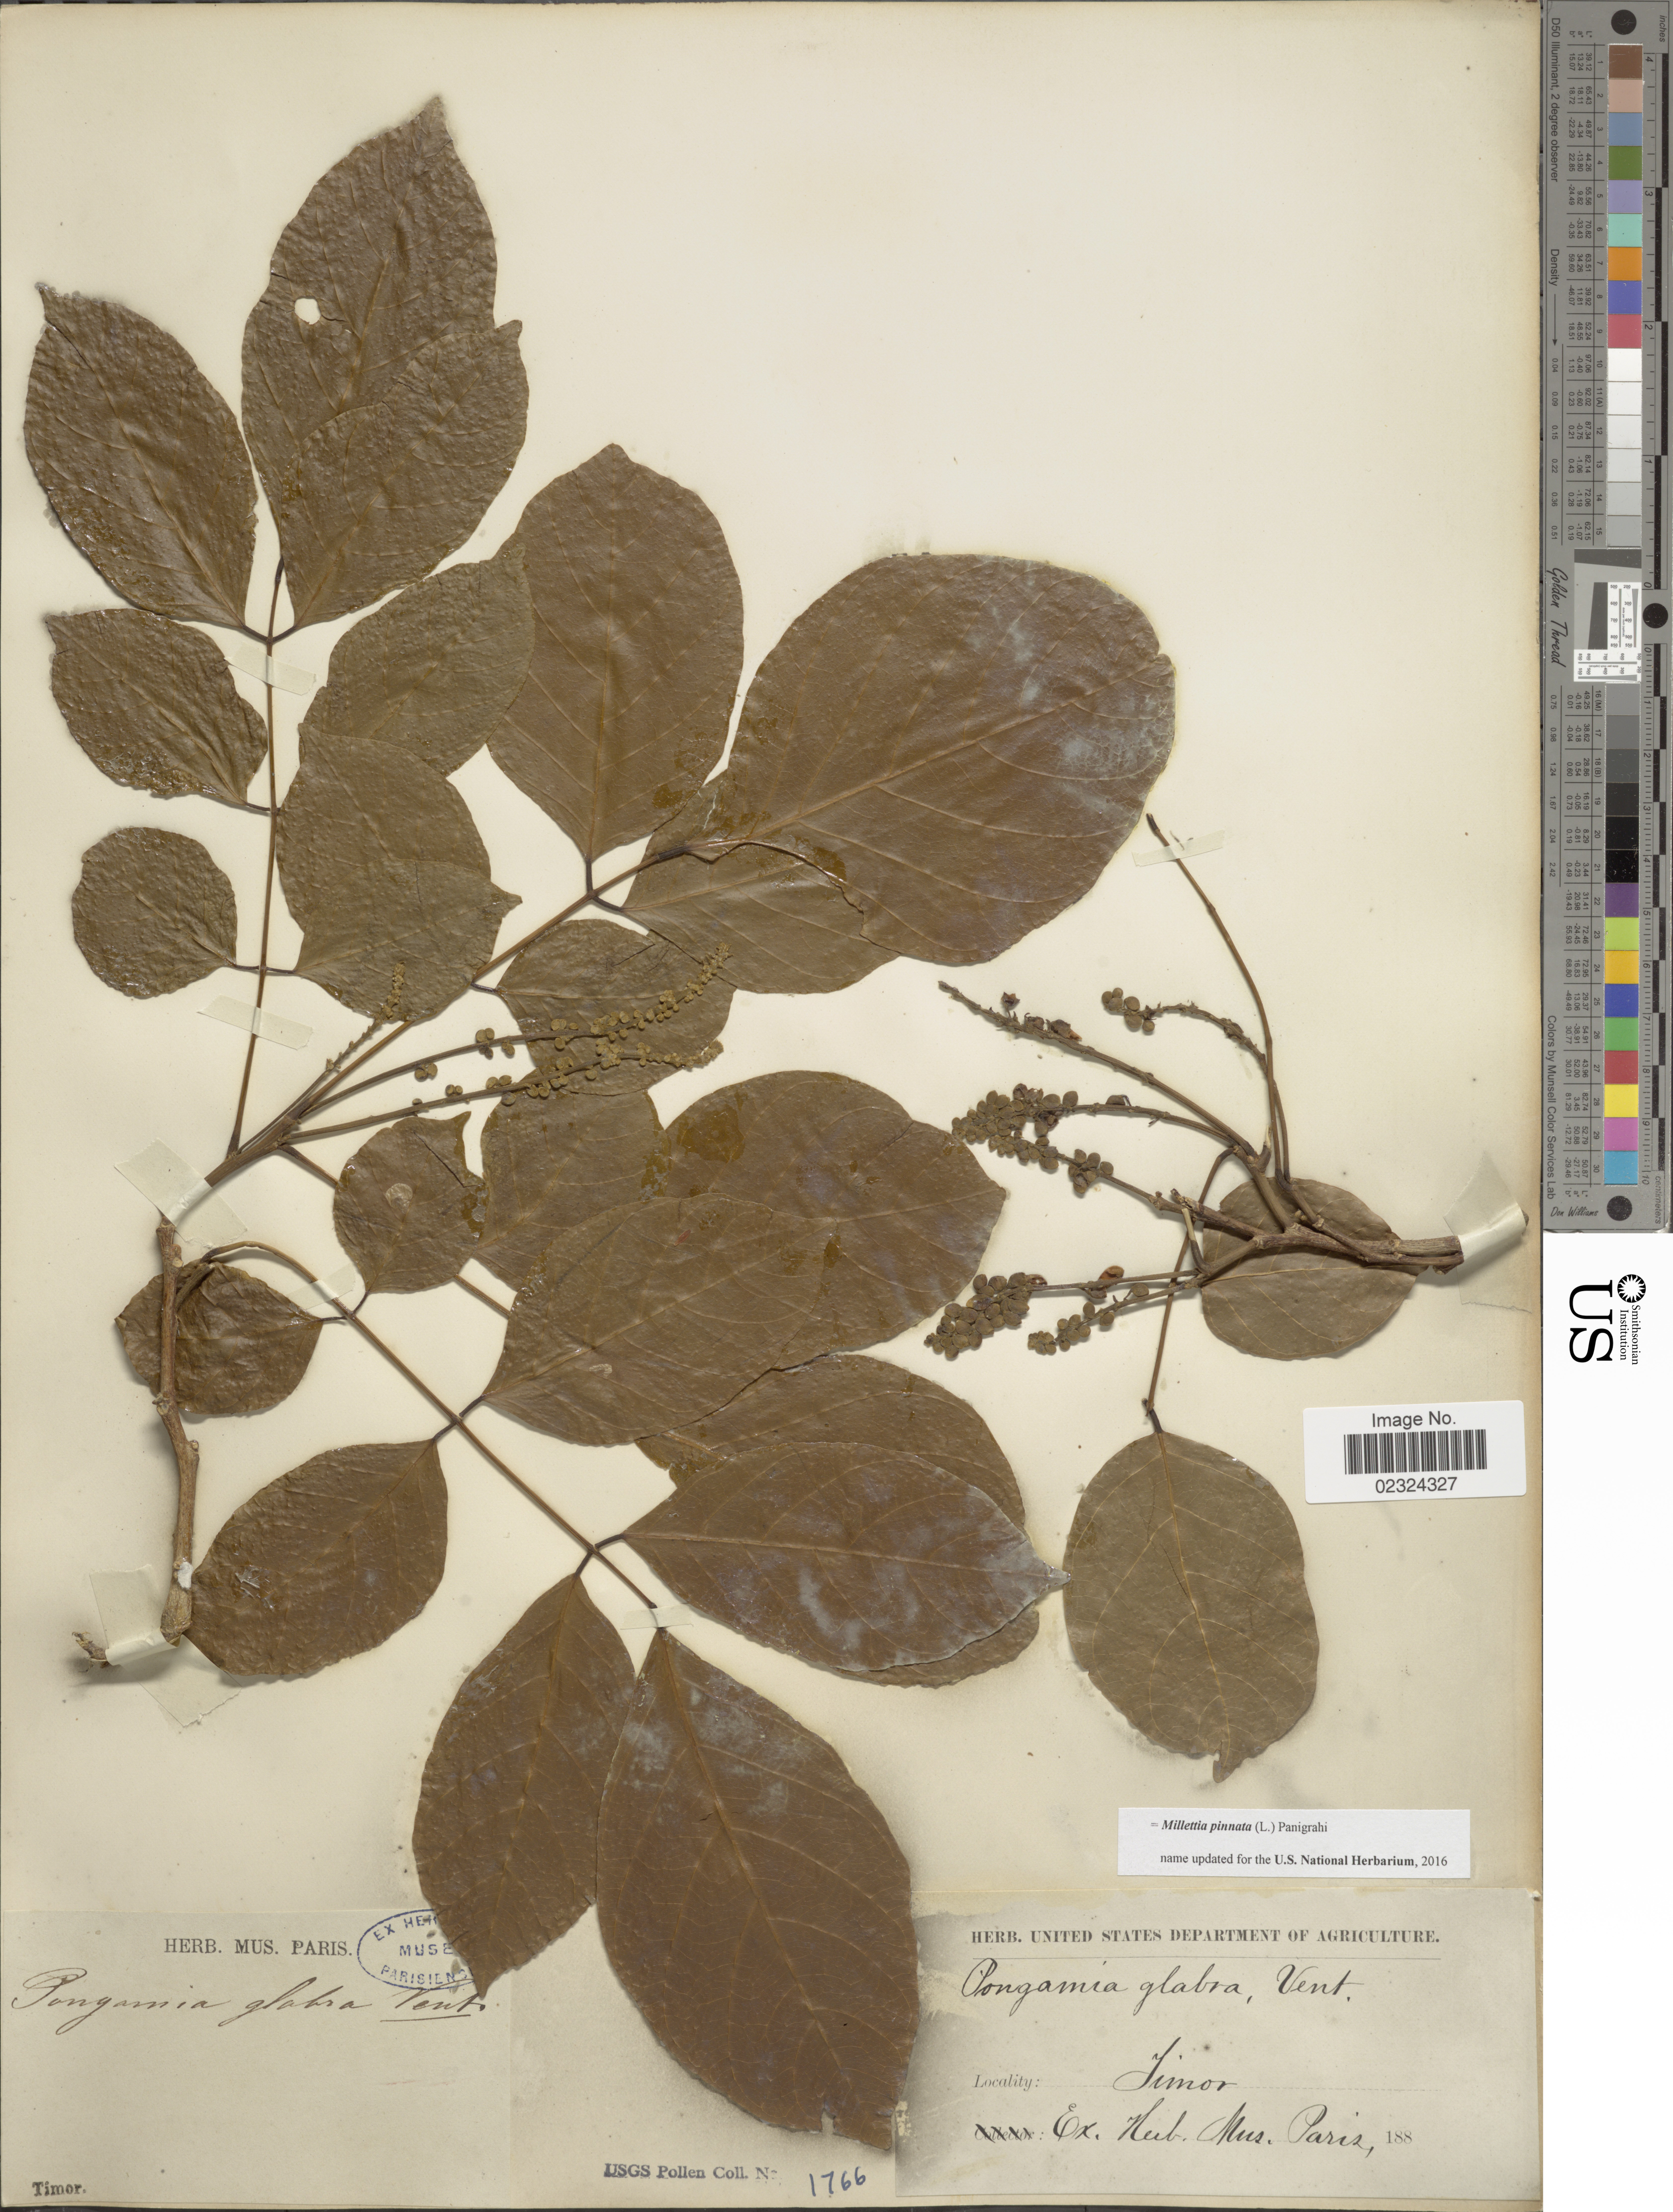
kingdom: Plantae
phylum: Tracheophyta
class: Magnoliopsida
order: Fabales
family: Fabaceae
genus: Millettia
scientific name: Millettia pinnata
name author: (L.) Panigrahi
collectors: ex herb. Mus. Paris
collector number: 1766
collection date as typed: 188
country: East Timor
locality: Timor